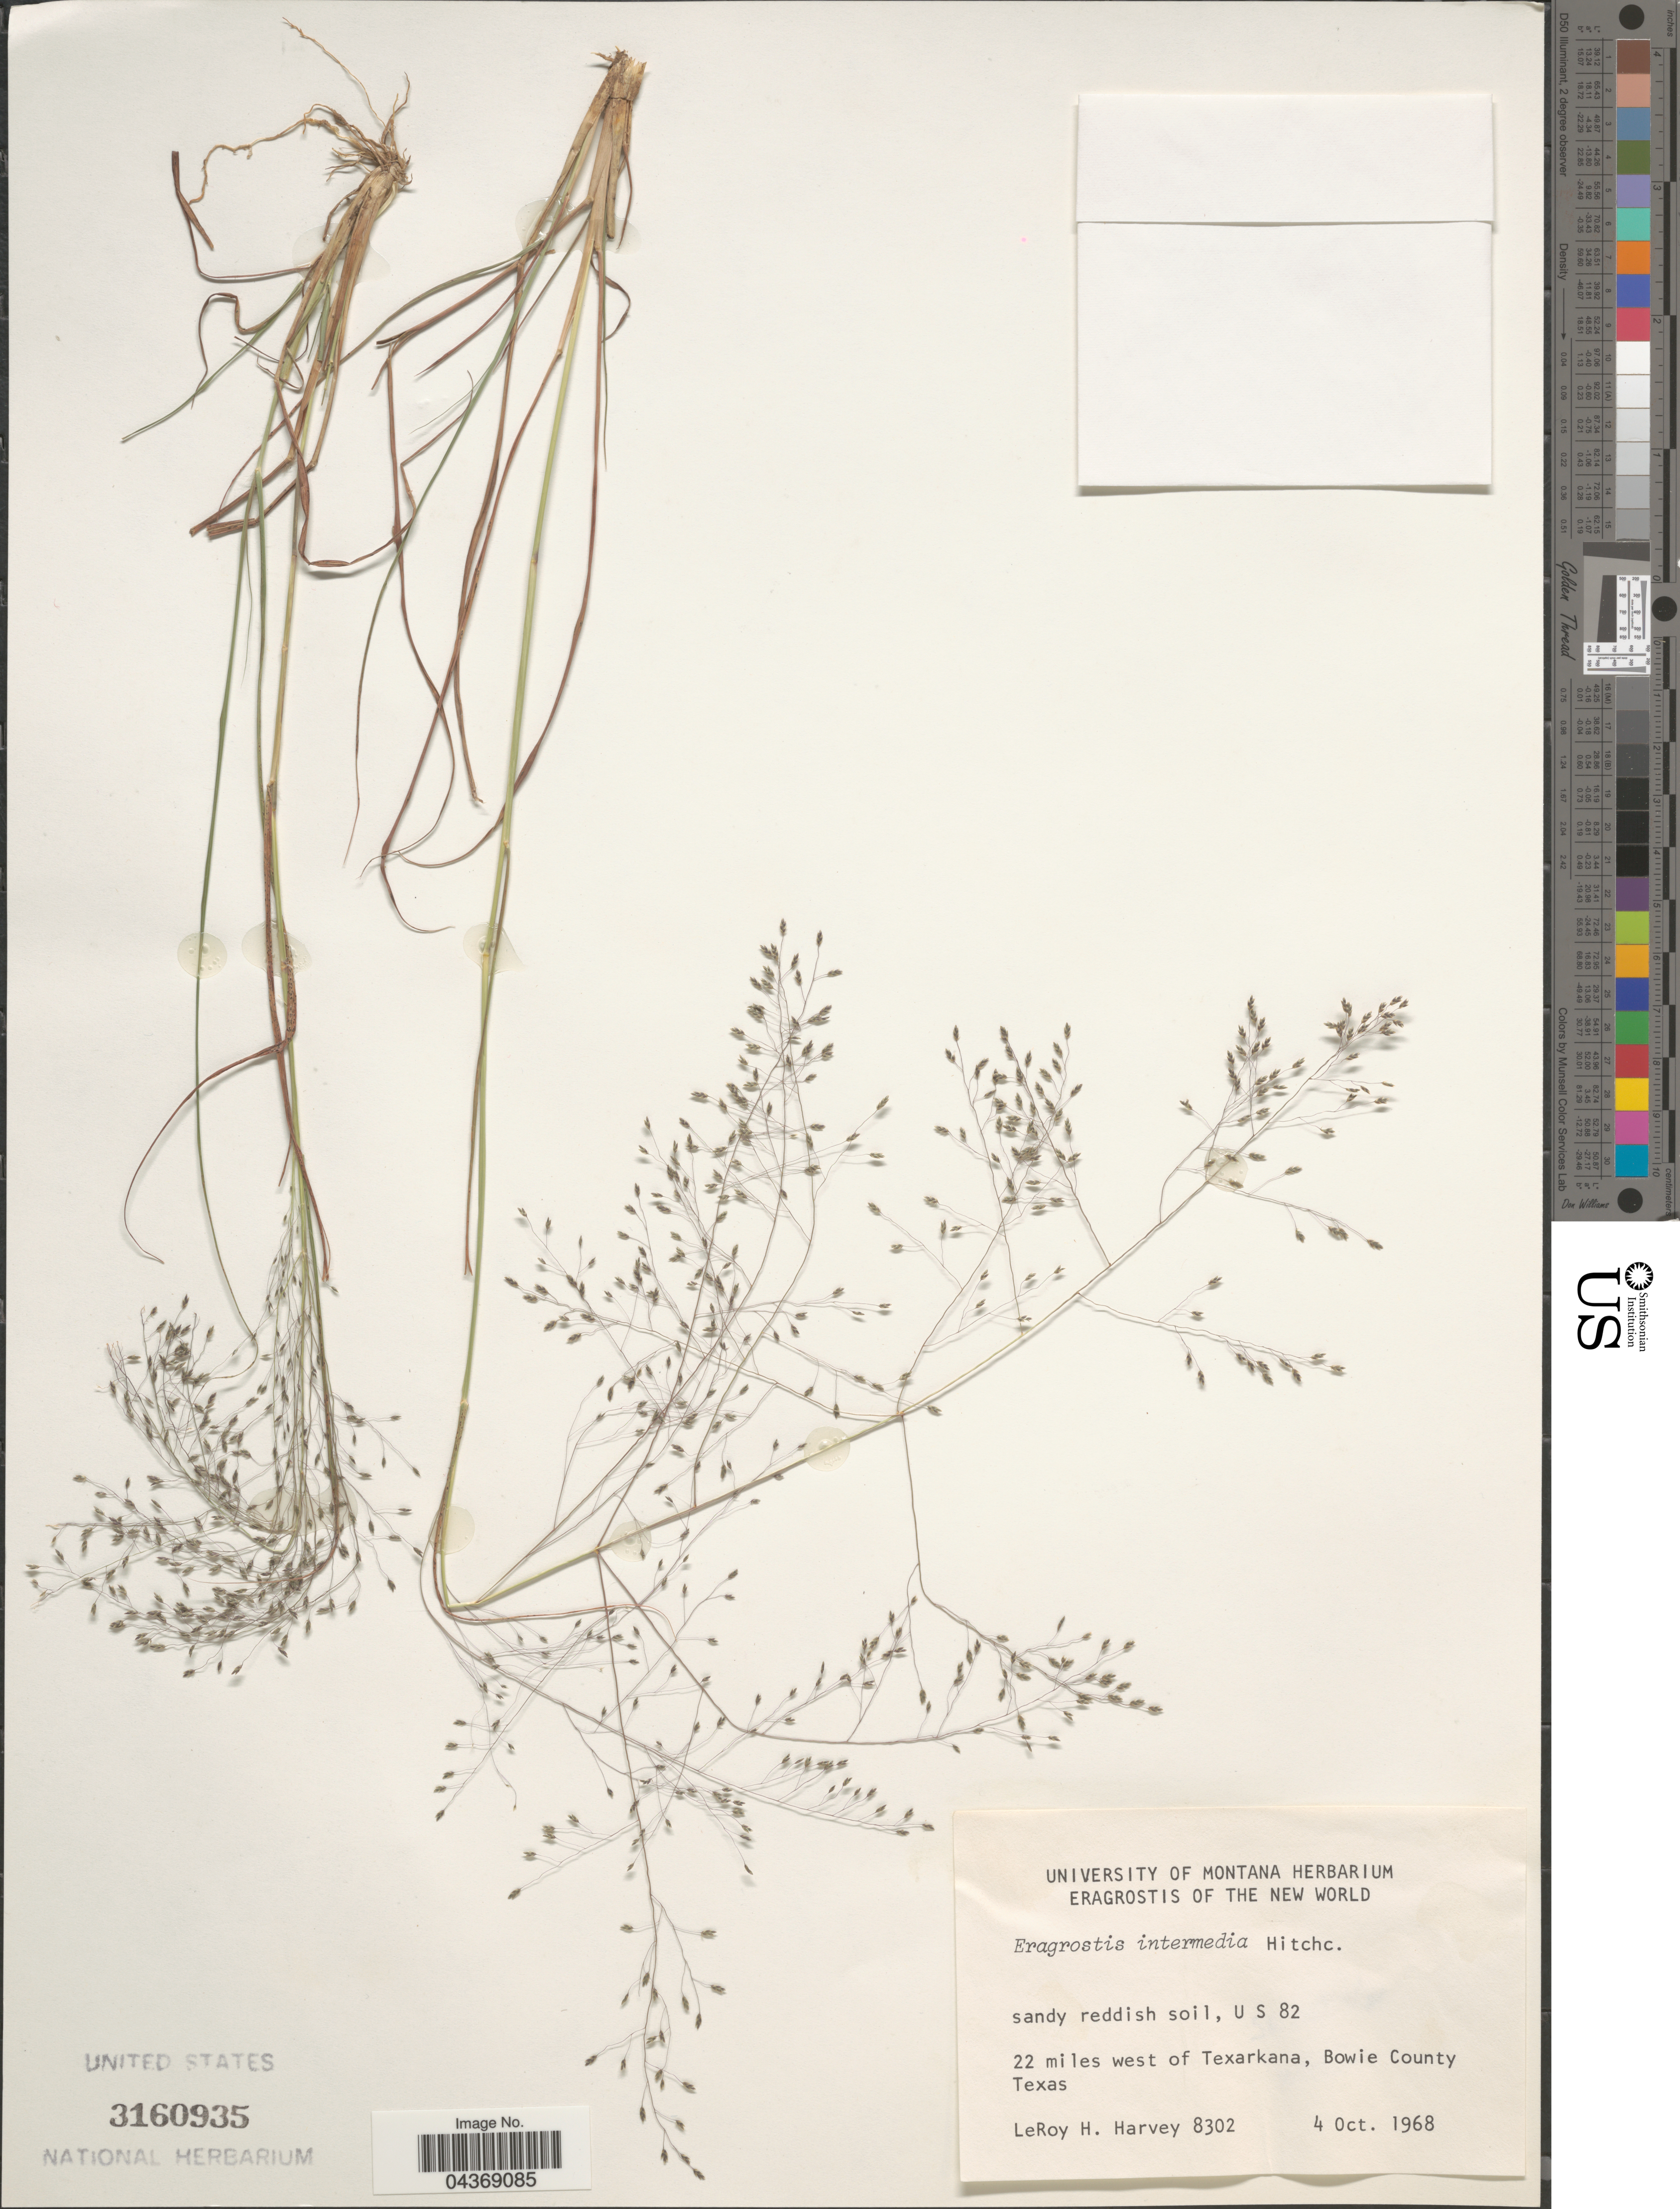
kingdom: Plantae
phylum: Tracheophyta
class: Liliopsida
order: Poales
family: Poaceae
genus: Eragrostis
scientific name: Eragrostis intermedia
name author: Hitchc.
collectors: L. H. Harvey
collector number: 8302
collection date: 1968-10-04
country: United States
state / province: Texas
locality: Sandy reddish soil, U S 82. 22 miles west of Texarkana, Bowie County.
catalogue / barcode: US 3160935